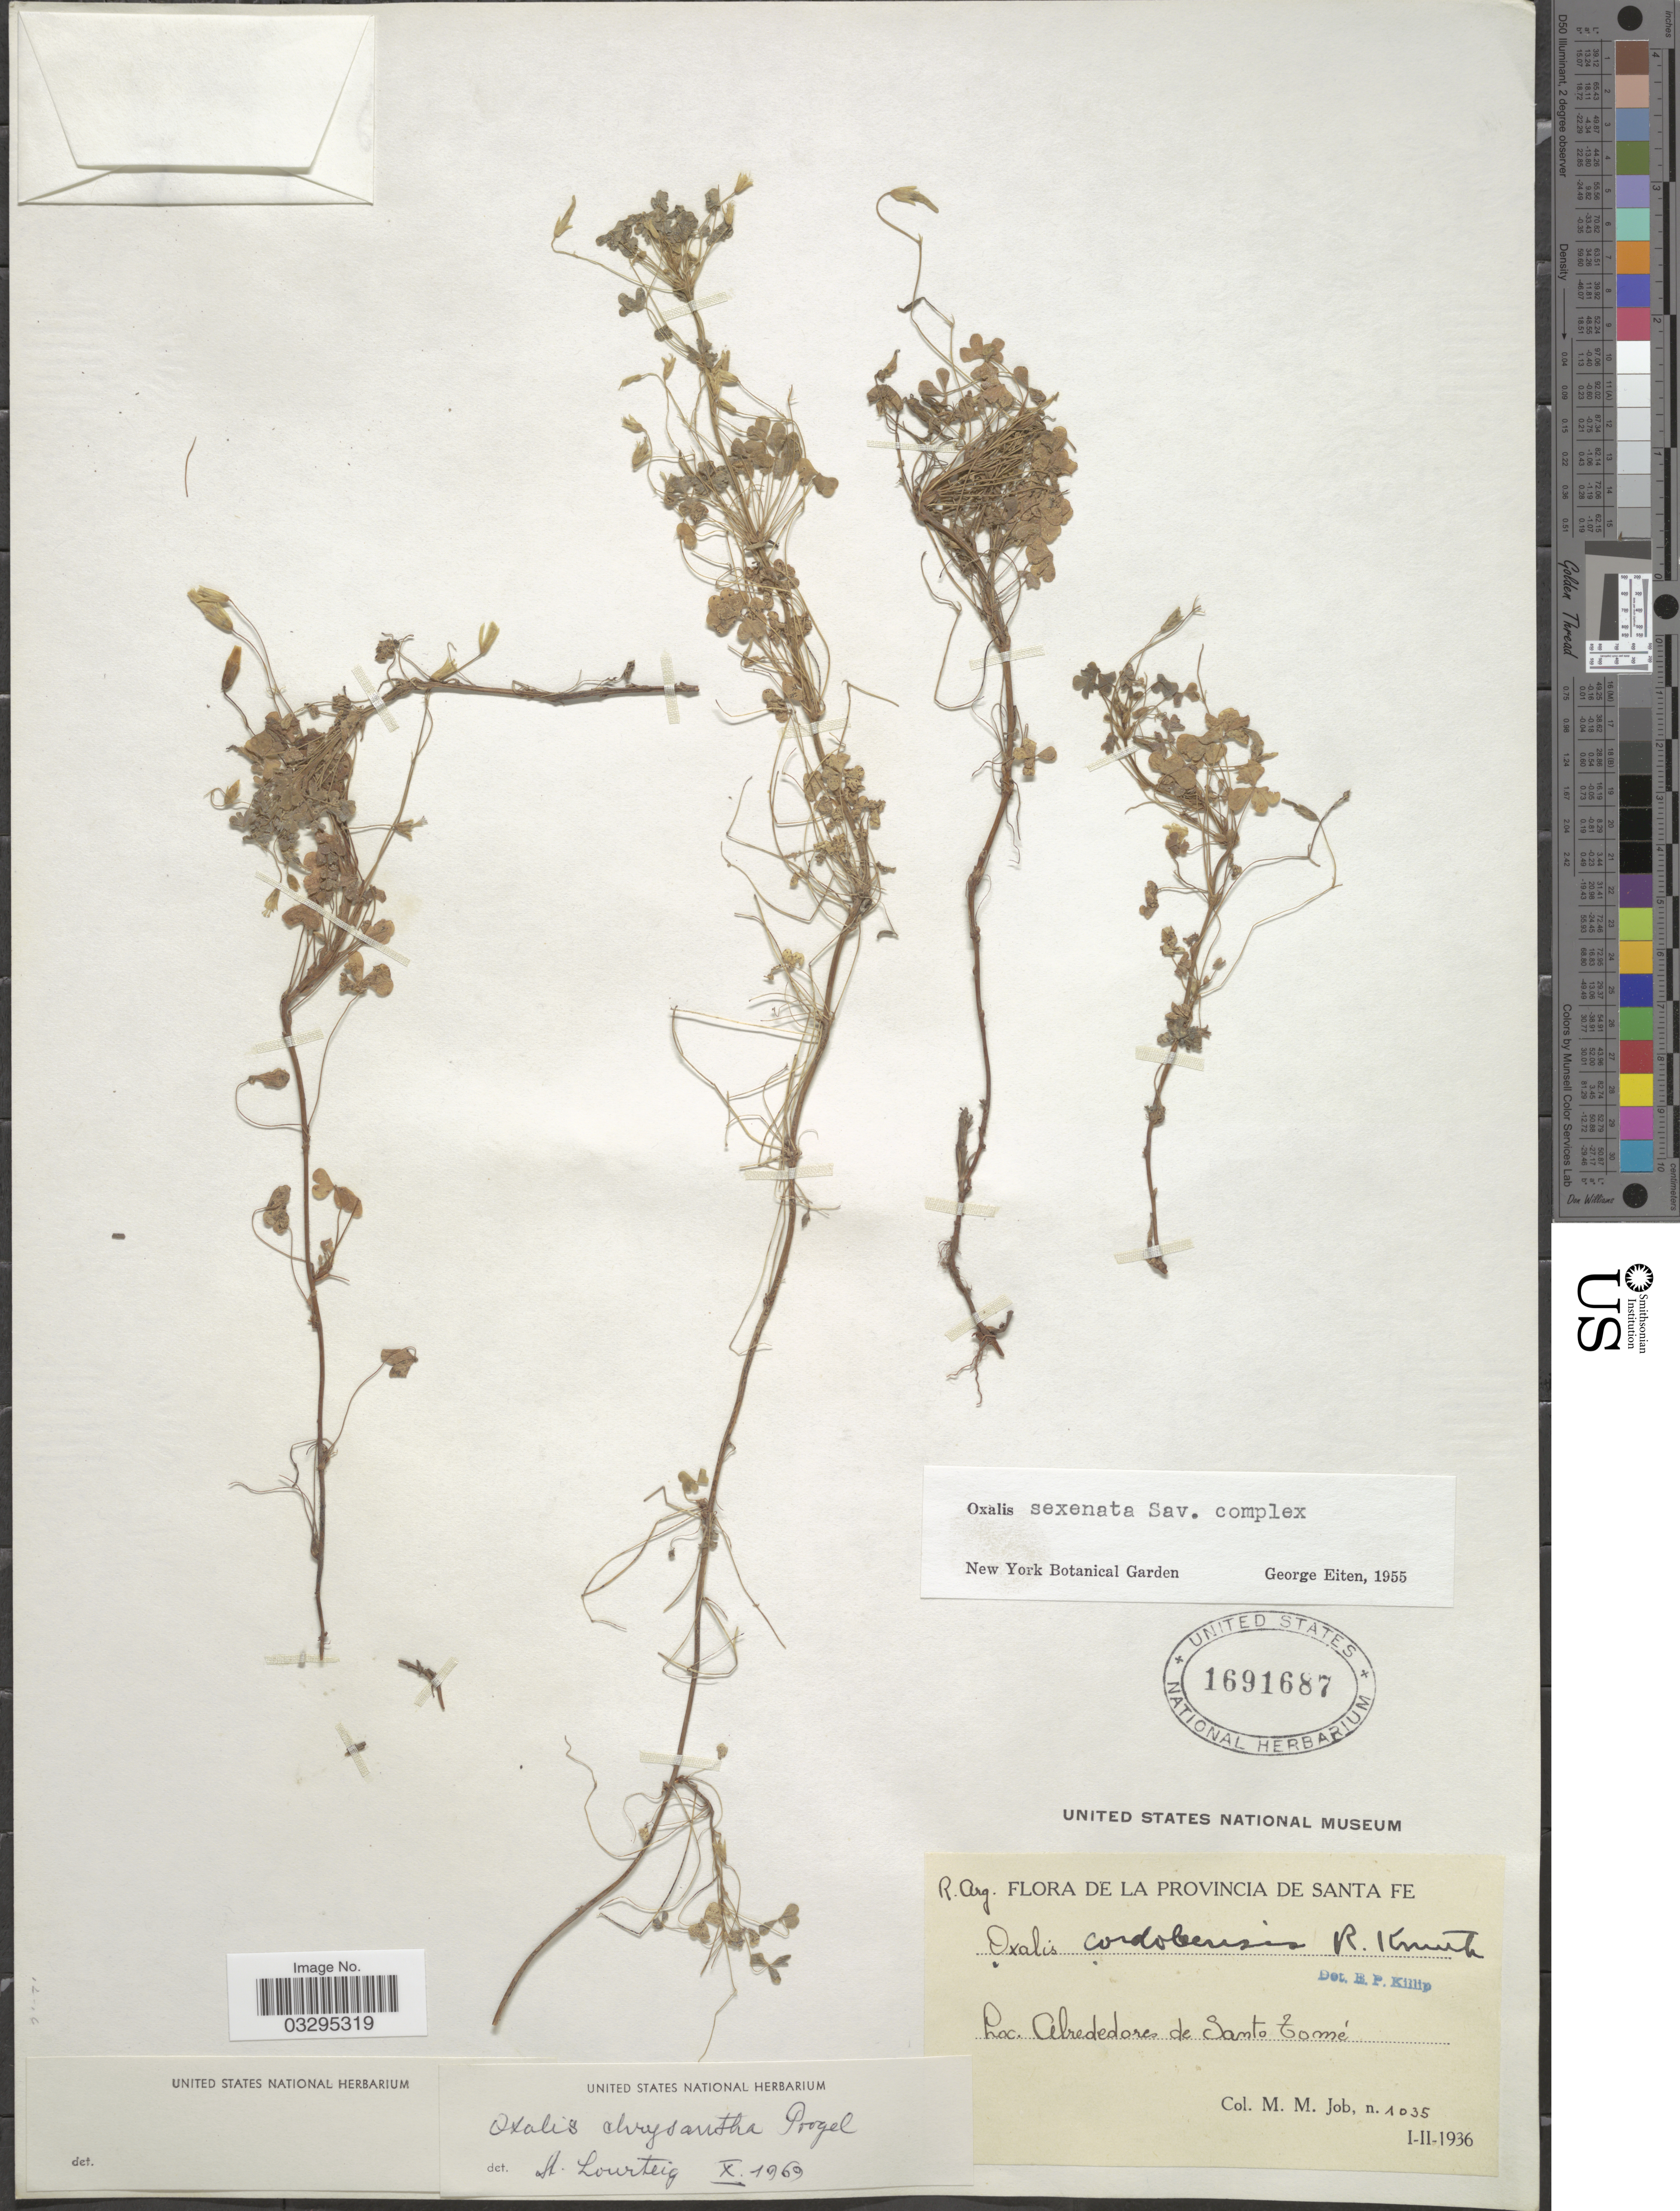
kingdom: Plantae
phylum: Tracheophyta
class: Magnoliopsida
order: Oxalidales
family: Oxalidaceae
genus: Oxalis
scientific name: Oxalis conorrhiza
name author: Jacq.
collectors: M. Job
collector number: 1035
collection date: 1936-01/1936-02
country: Argentina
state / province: Santa Fe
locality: Alrededores de Santo Tomé.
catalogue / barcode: US 1691687